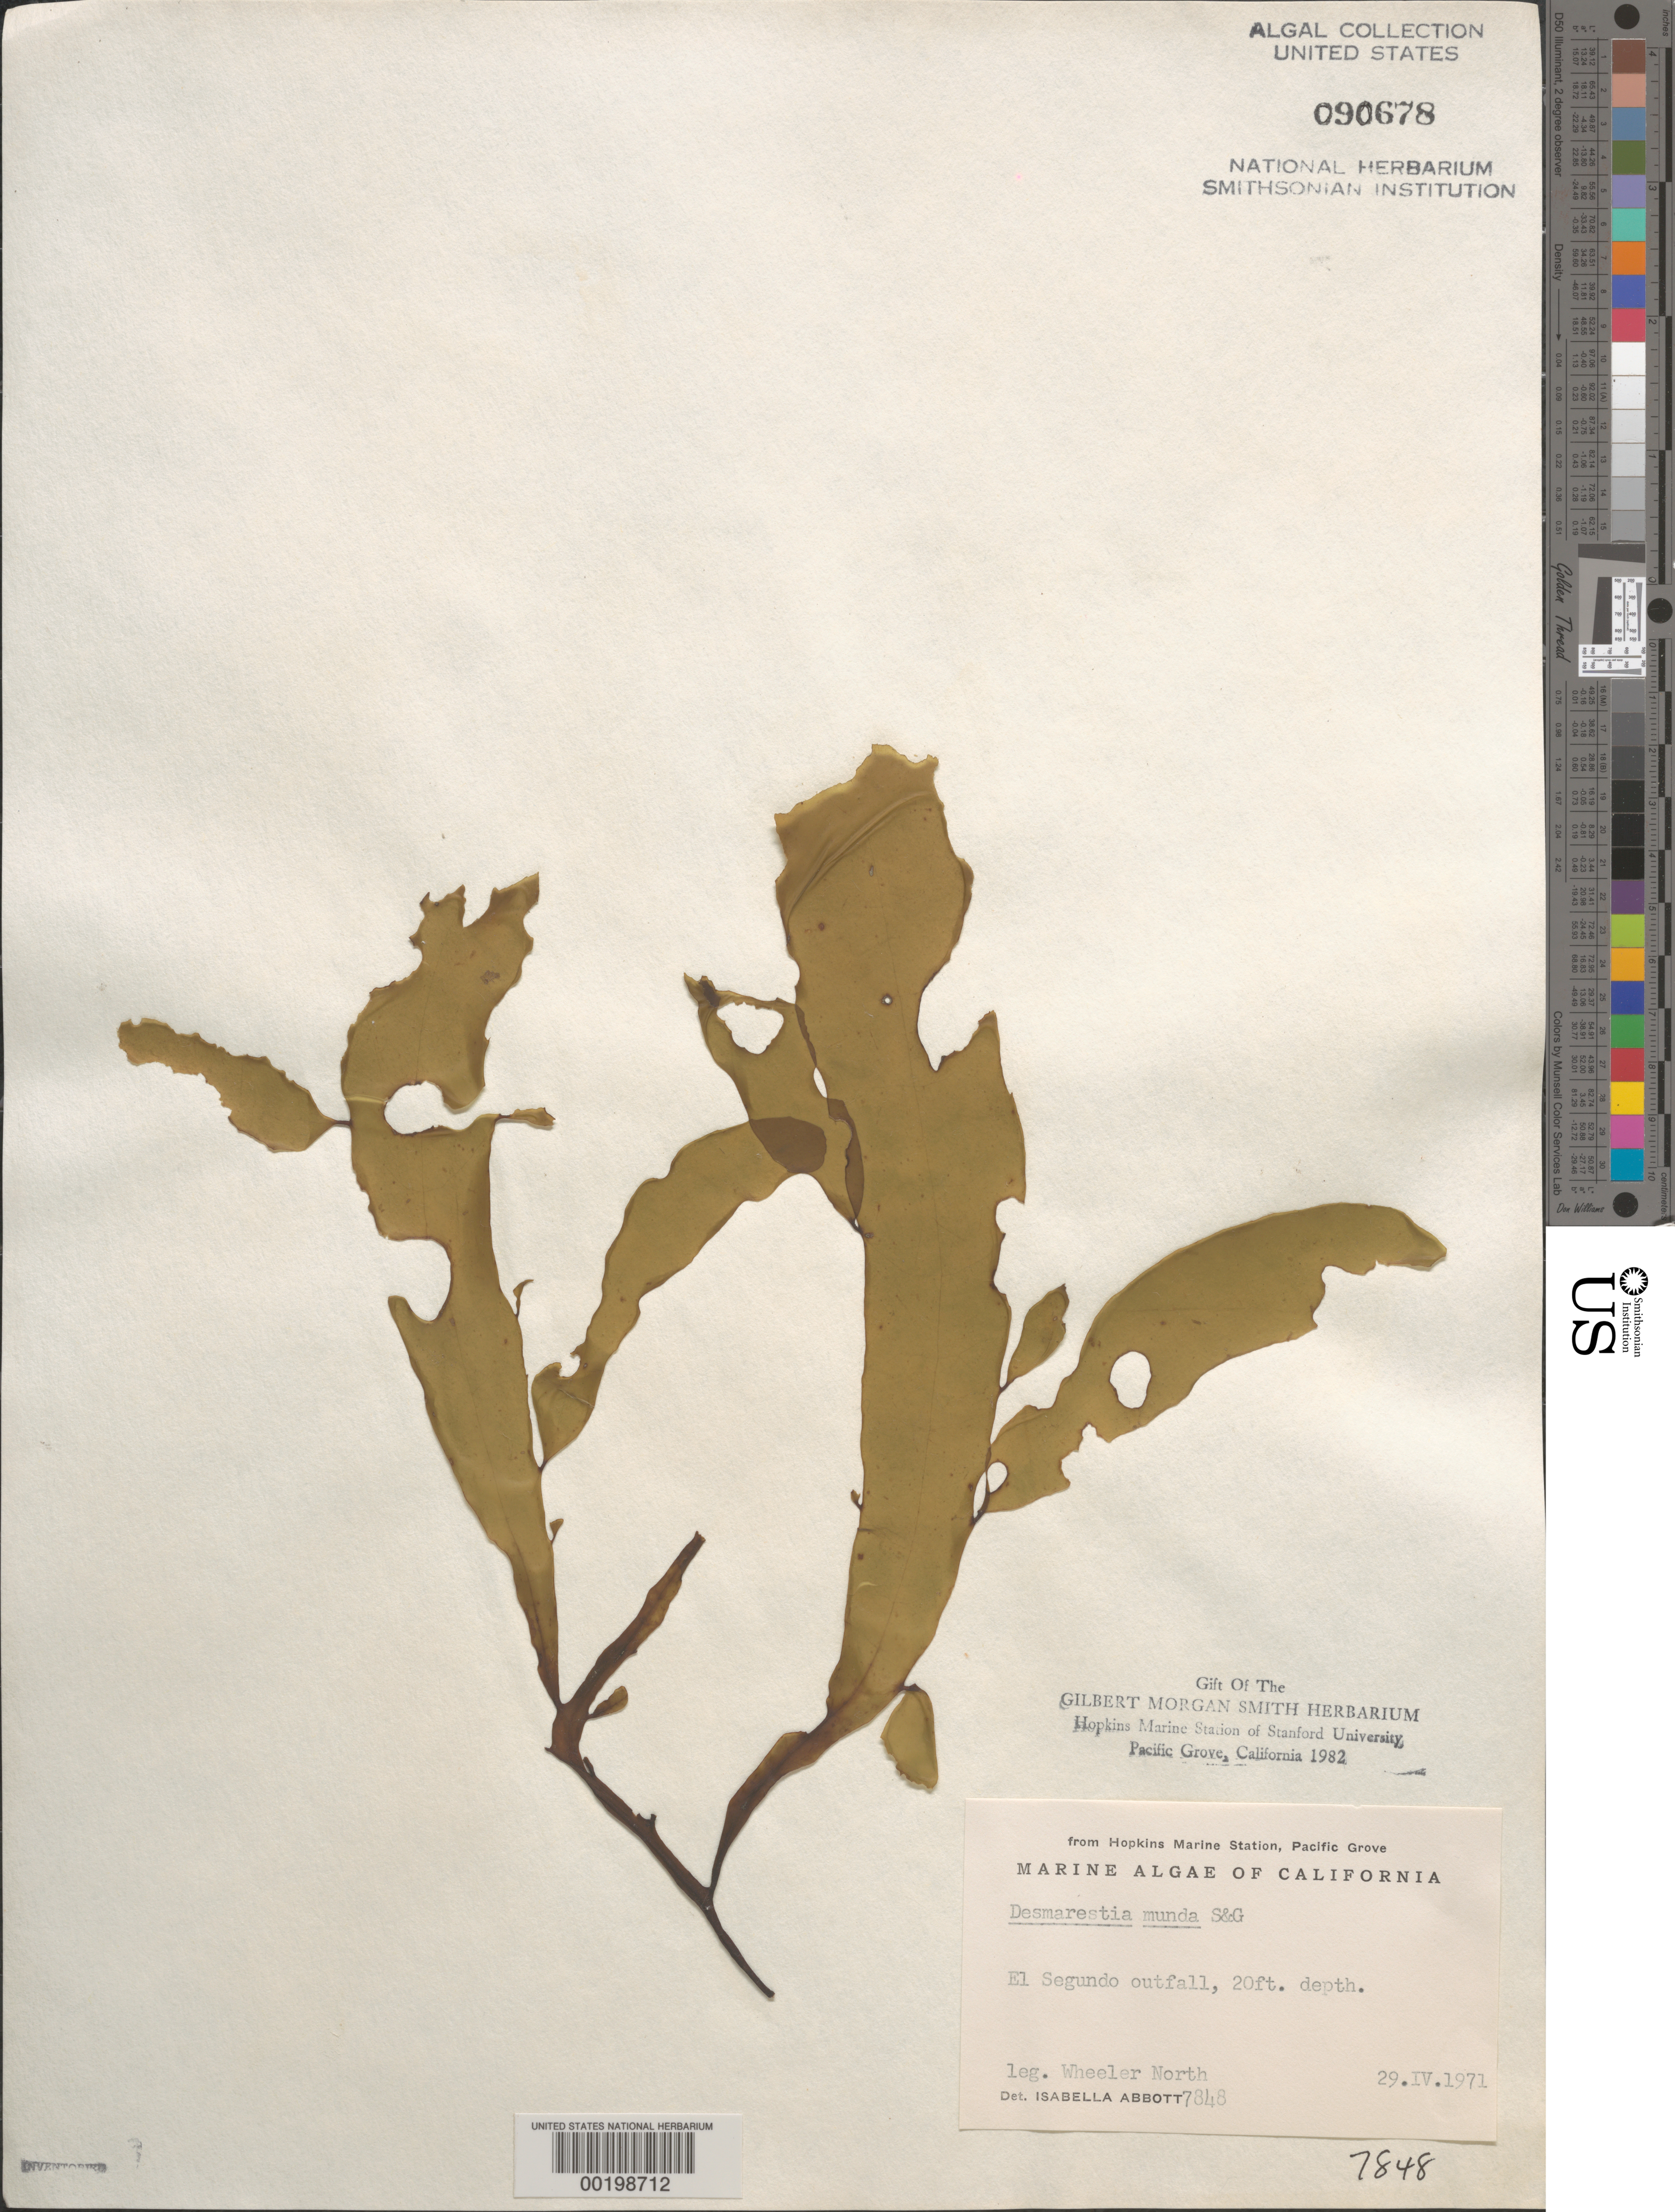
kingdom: Chromista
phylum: Ochrophyta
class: Phaeophyceae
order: Desmarestiales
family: Desmarestiaceae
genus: Desmarestia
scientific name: Desmarestia munda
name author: Setch. & N.L. Gardner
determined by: Abbott, Isabella A.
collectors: W. North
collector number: IAA 7848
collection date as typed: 29 Apr 1971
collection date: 1971-04-29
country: United States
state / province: California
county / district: Los Angeles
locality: El Segundo outfall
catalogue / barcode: US 90678